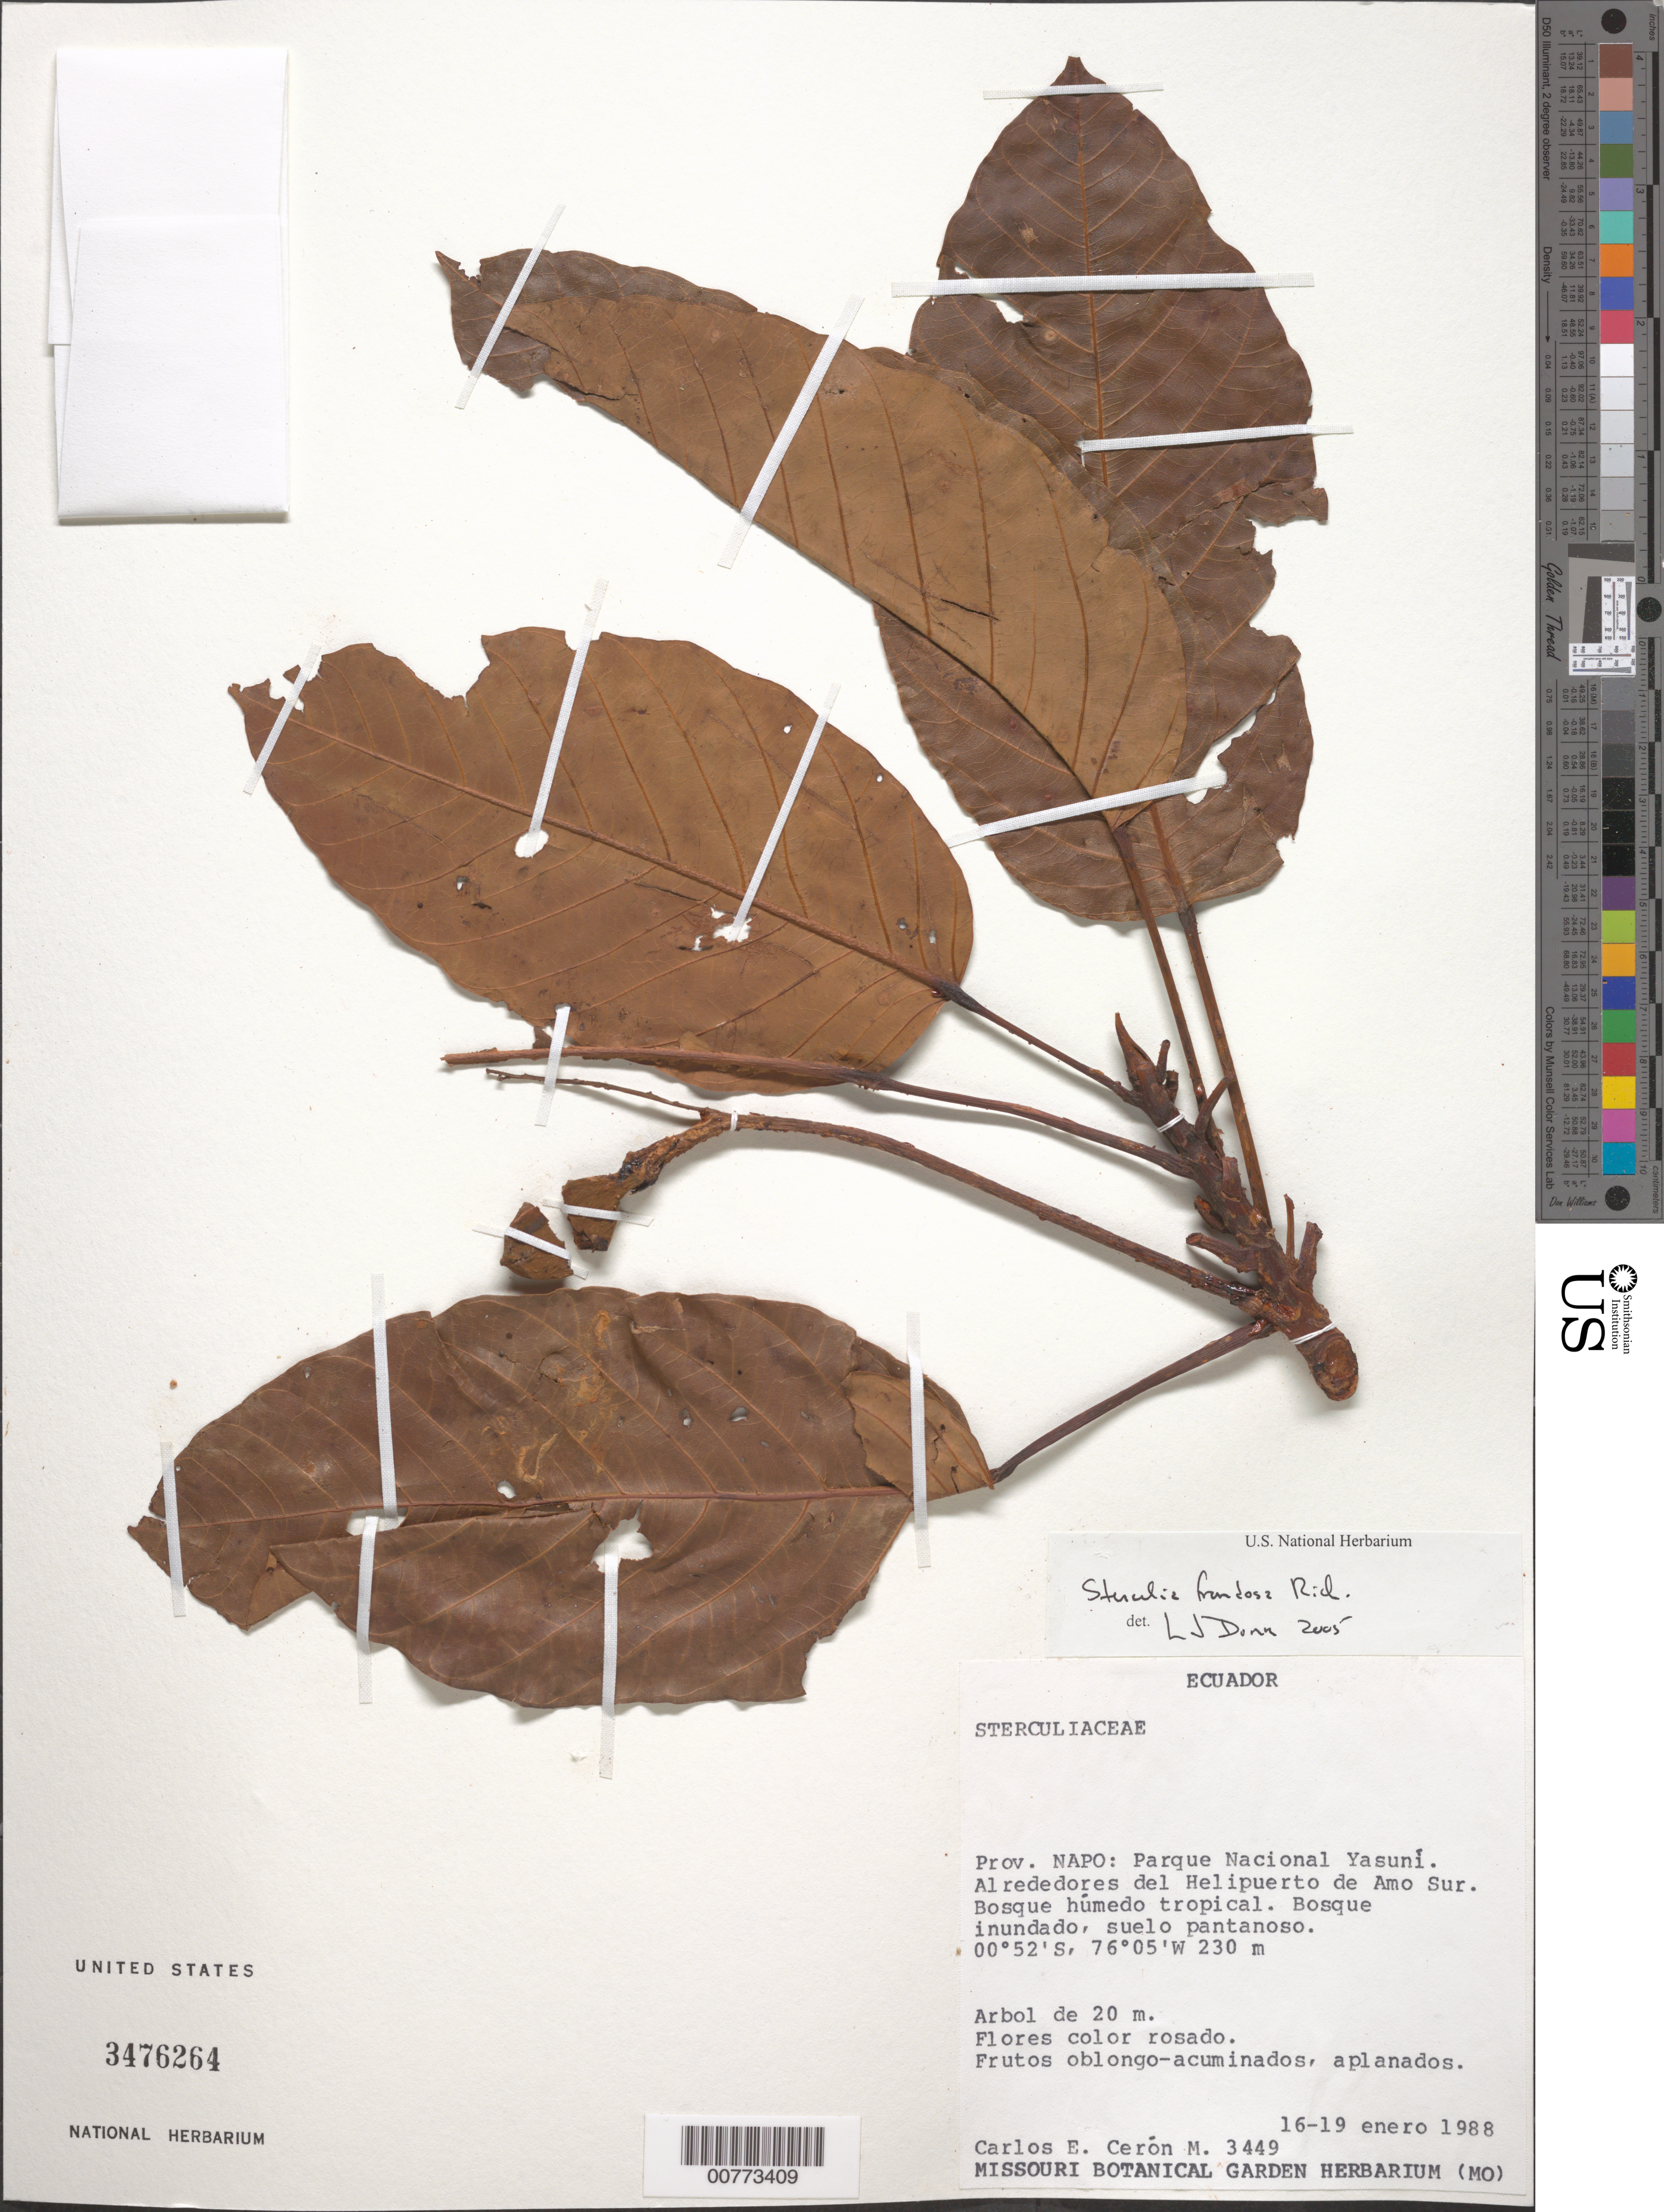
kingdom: Plantae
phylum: Tracheophyta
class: Magnoliopsida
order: Malvales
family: Malvaceae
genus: Sterculia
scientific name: Sterculia frondosa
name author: Rich.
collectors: C. E. Cerón M.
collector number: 3449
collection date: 1988-01-16/1988-01-19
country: Ecuador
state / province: Napo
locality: Parque Nacional Yasuní. Alrededores del Helipuerto de Amo Sur.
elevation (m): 230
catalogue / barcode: US 3476264